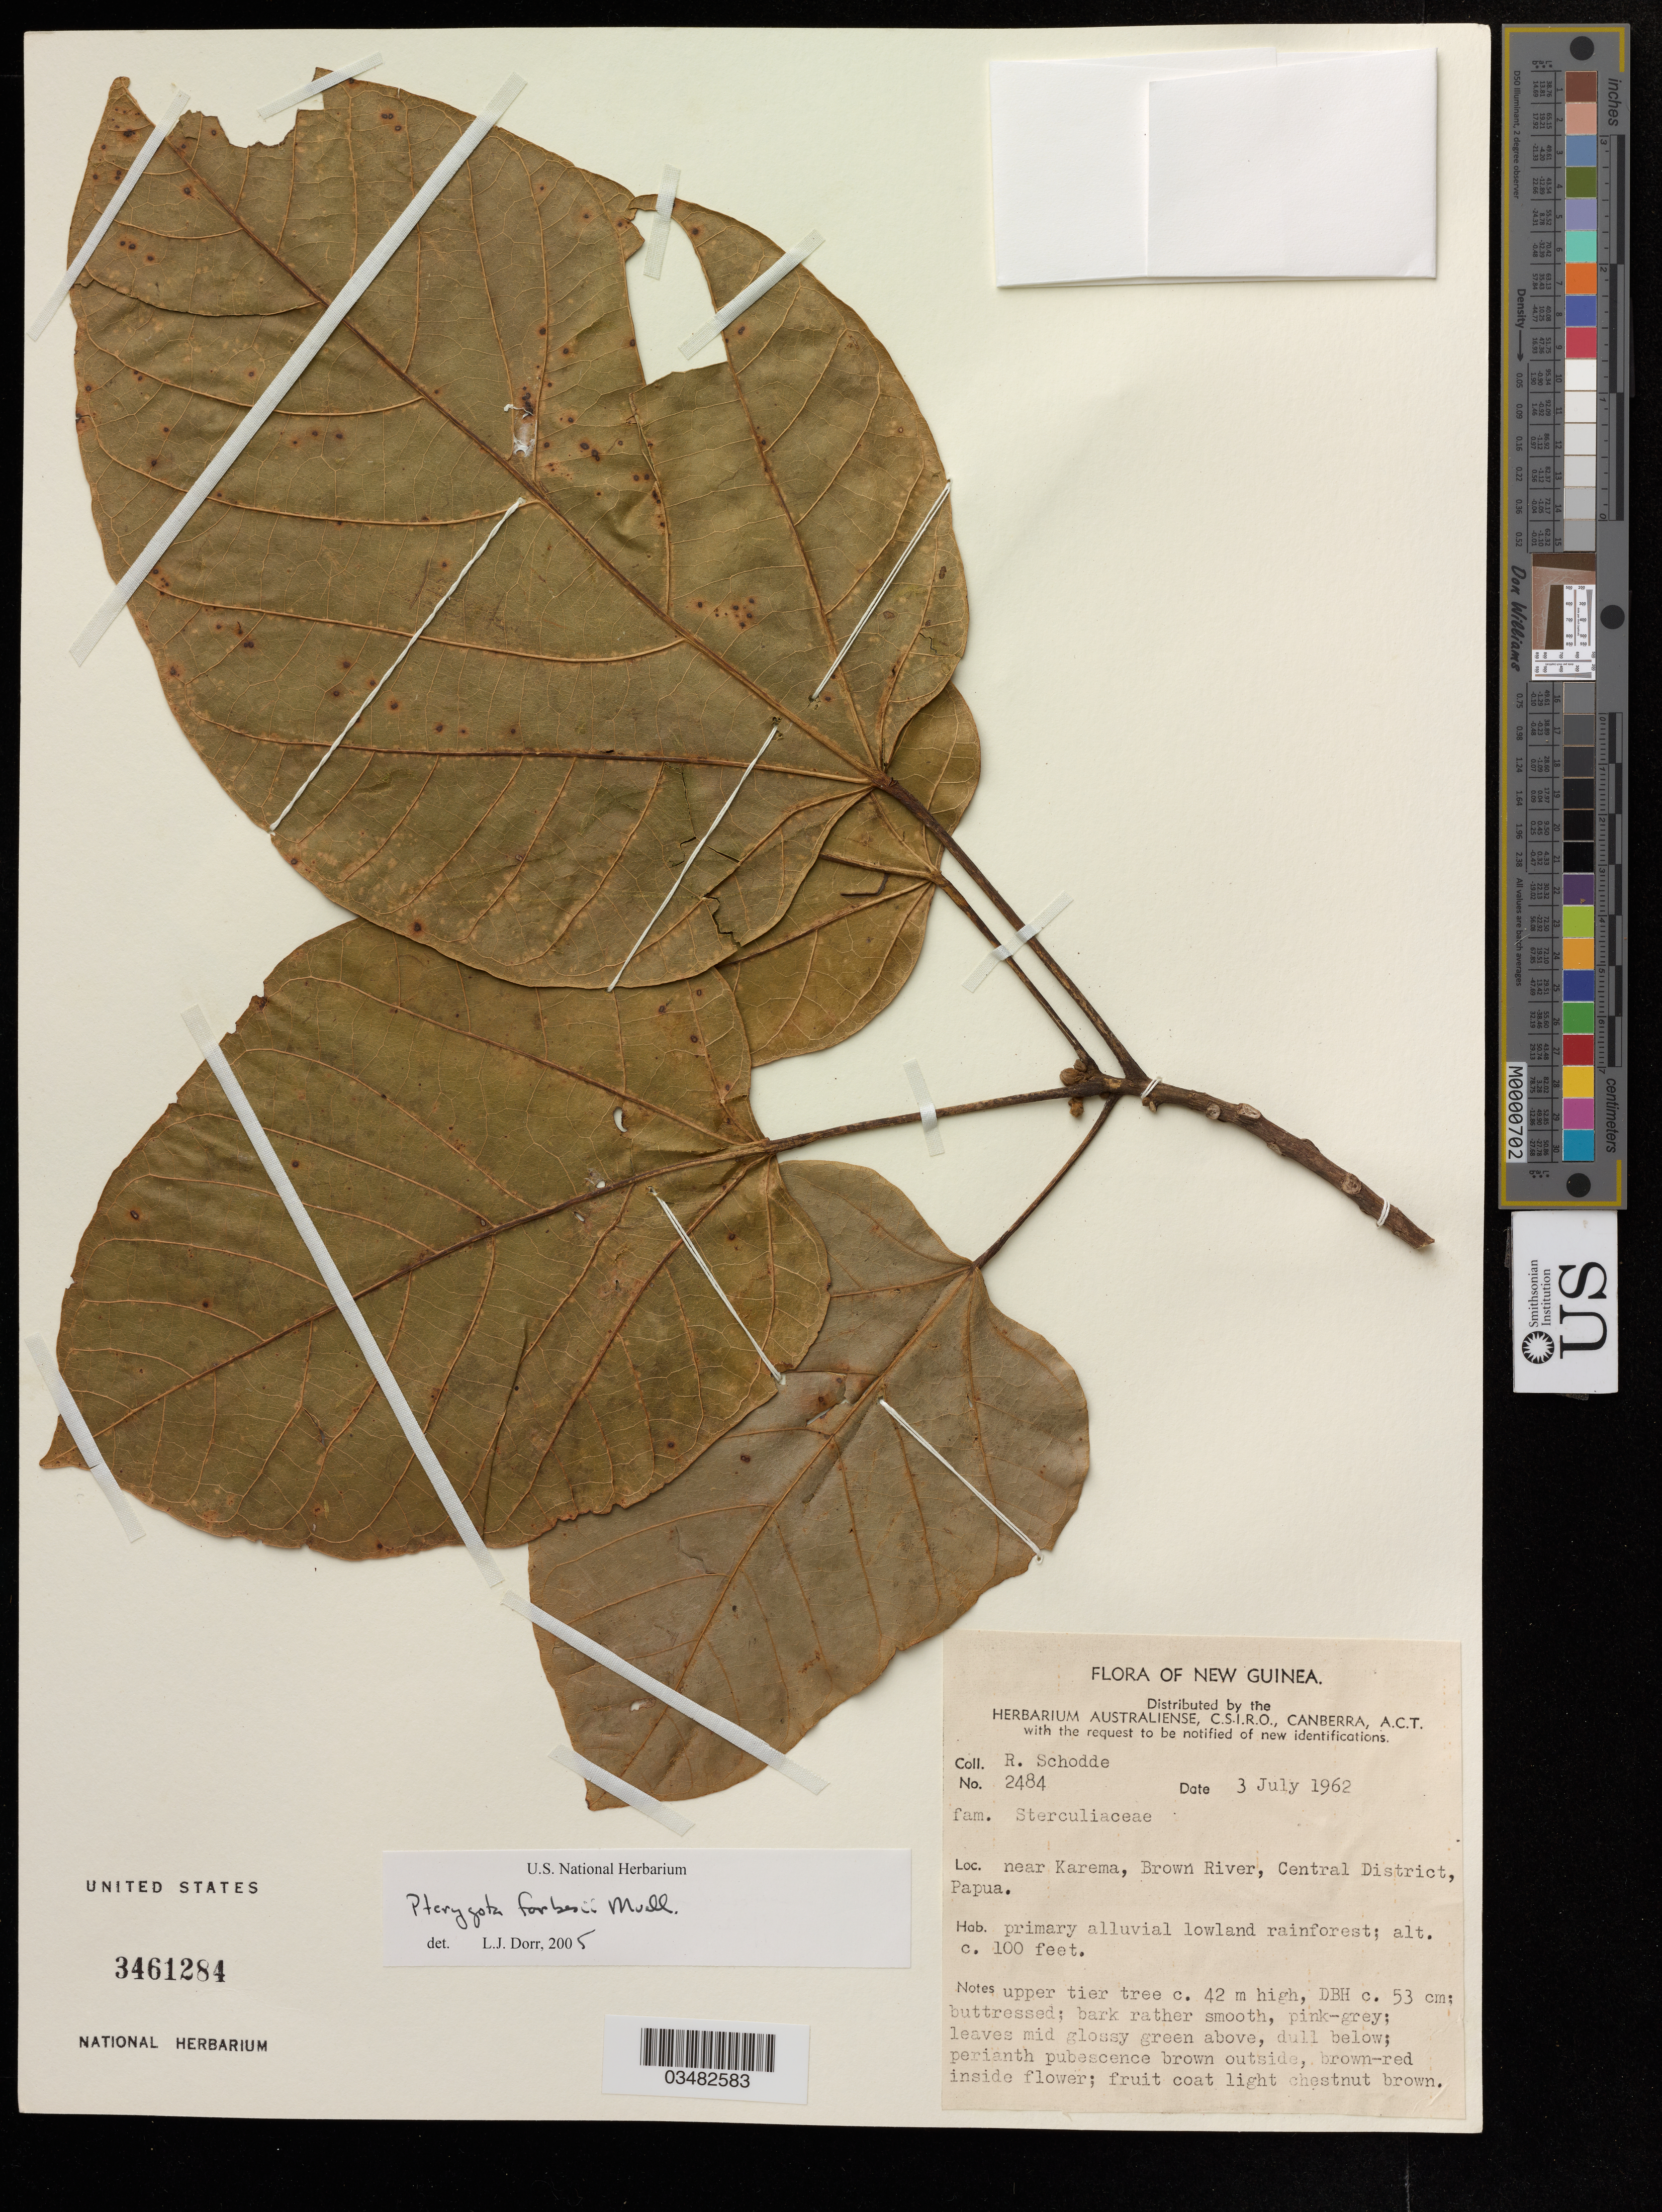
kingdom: Plantae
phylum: Tracheophyta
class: Magnoliopsida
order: Malvales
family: Malvaceae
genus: Pterygota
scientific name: Pterygota forbesii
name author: F. Muell.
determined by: Dorr, Laurence J., Curator (BOT), Smithsonian Institution - National Museum of Natural History (UNITED STATES)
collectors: R. Schodde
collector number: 2484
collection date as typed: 03 Jul 1962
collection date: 1962-07-03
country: Papua New Guinea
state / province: Central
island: New Guinea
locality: Near Karema, Brown River.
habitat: primary alluvial lowland rainforest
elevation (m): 30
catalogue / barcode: US 3461284